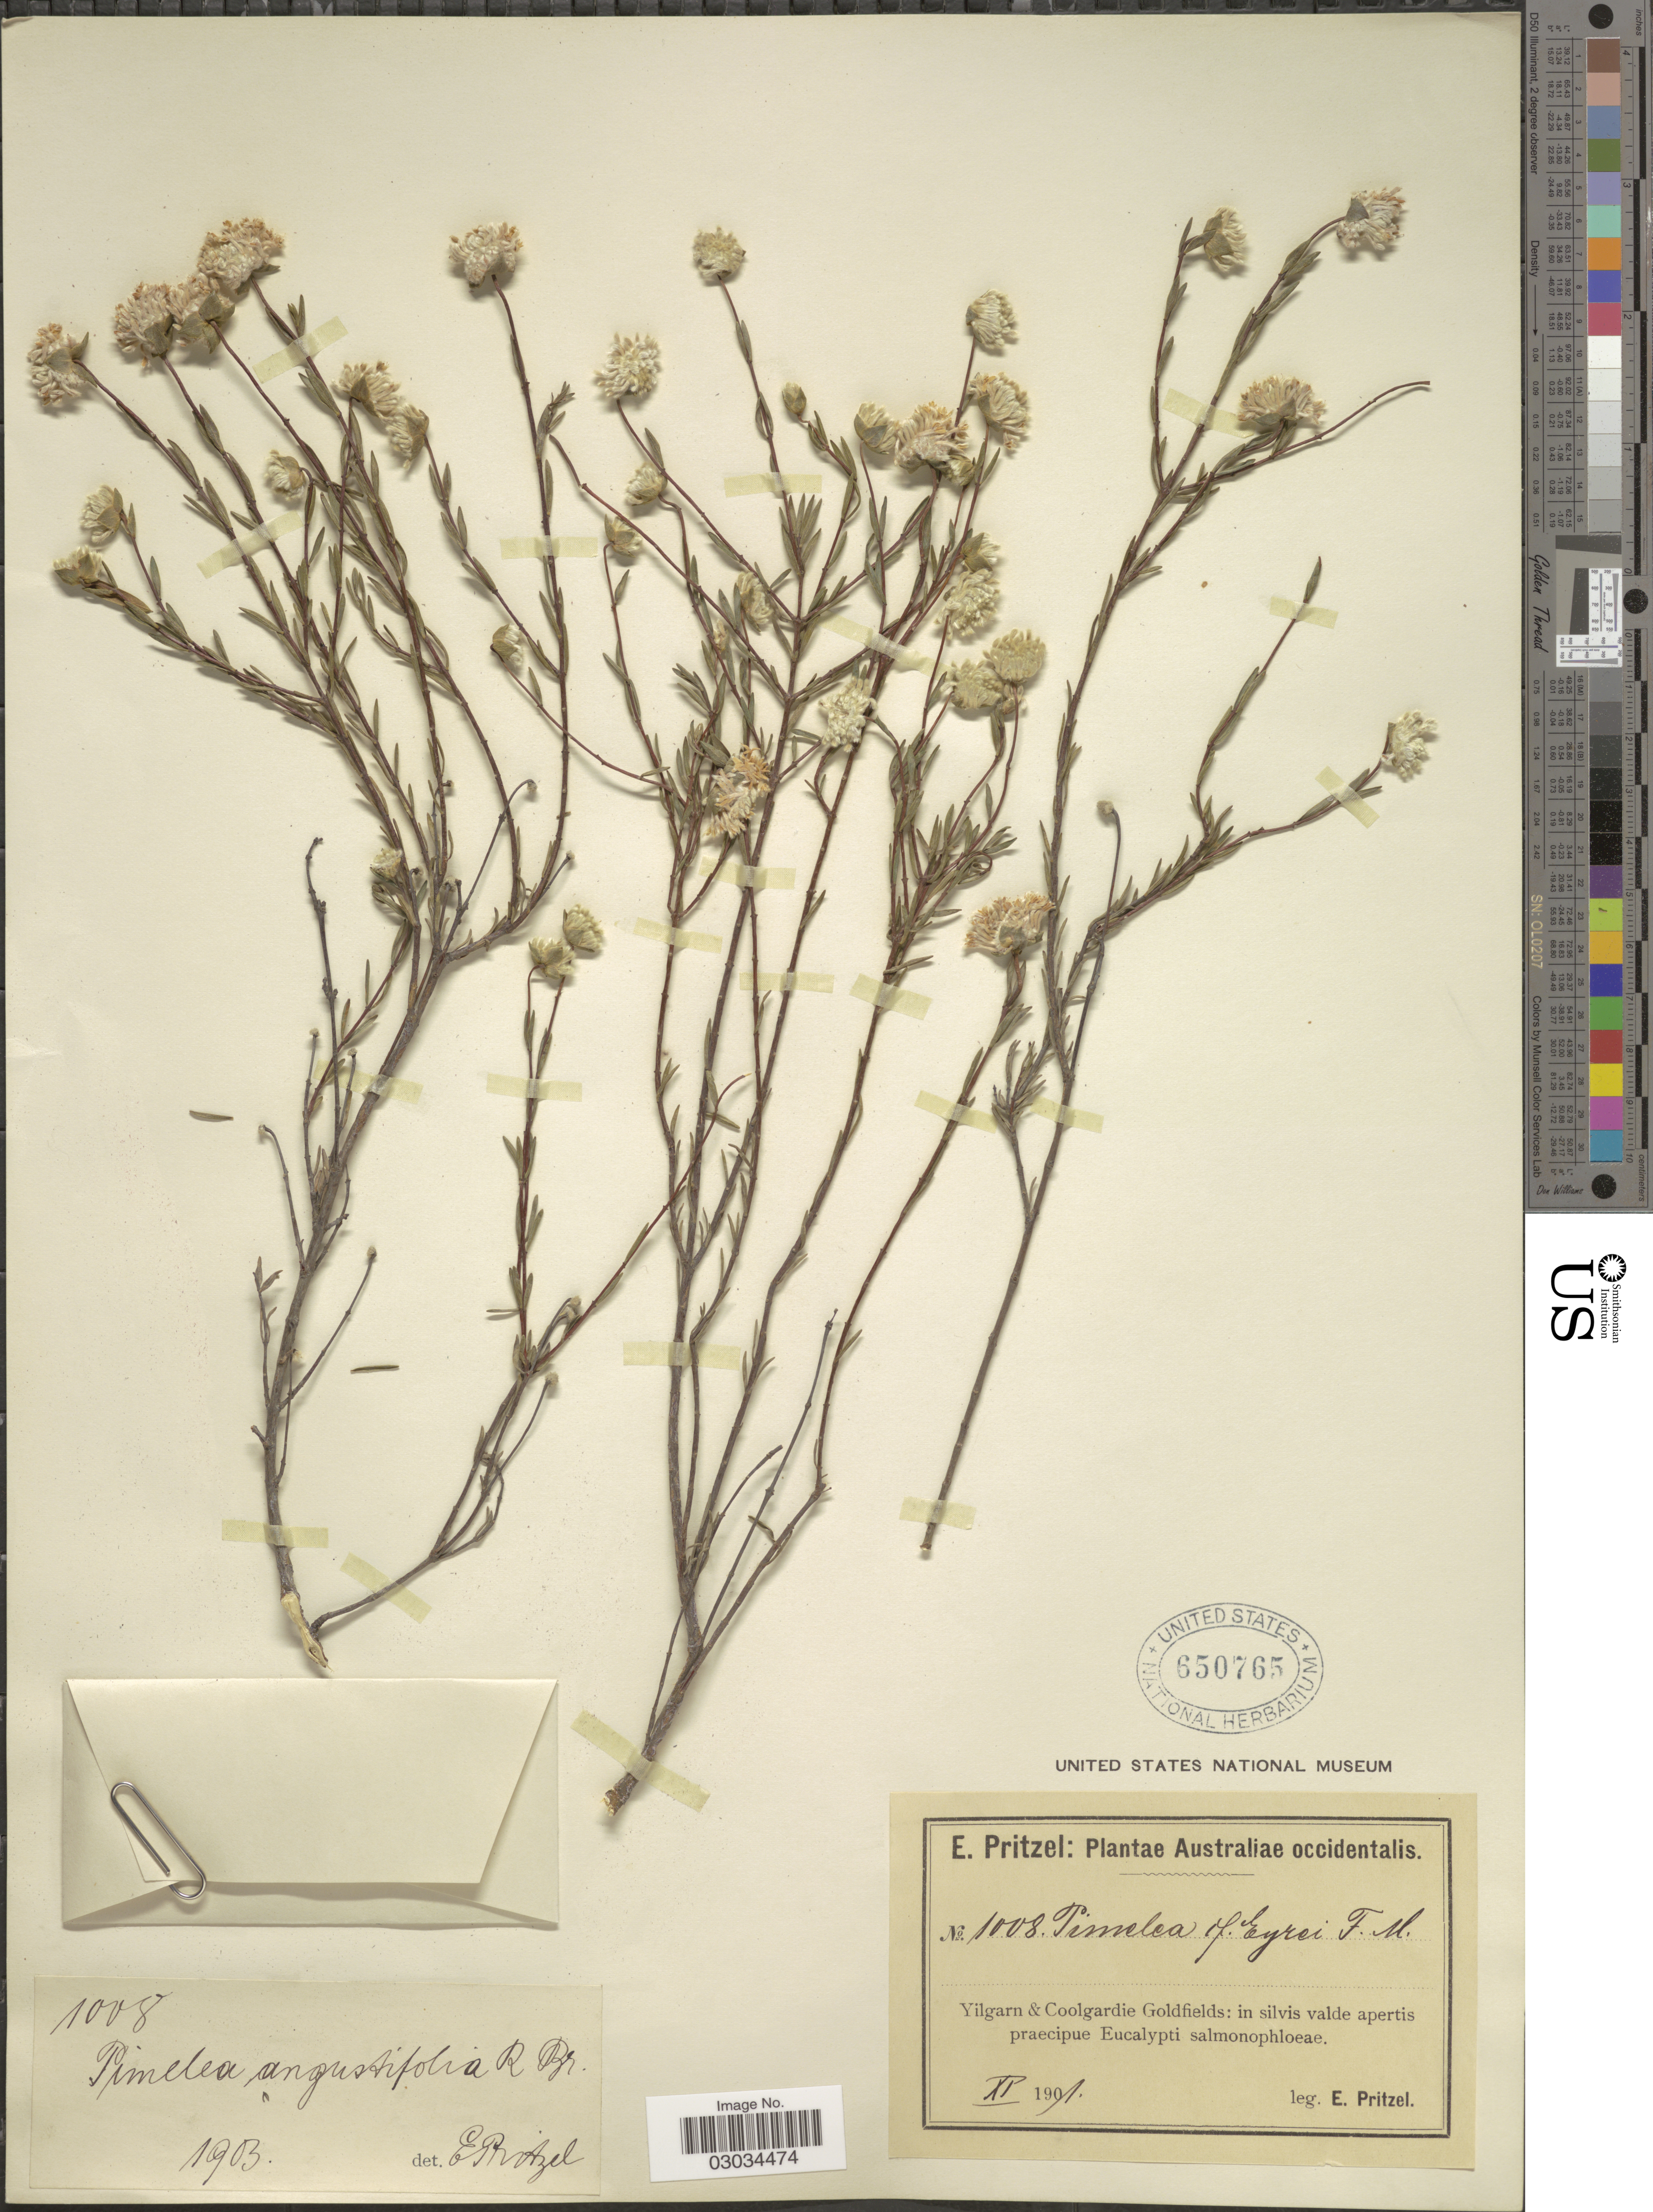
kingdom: Plantae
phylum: Tracheophyta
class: Magnoliopsida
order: Malvales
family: Thymelaeaceae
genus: Pimelea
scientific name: Pimelea angustifolia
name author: R. Br.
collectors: E. G. Pritzel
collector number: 1008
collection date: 1901-11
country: Australia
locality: Australiae occidentalis. Yilgarn & Coolgardie Goldfields: in silvis valde apertis praecipue Eucalypti salmonophloeae.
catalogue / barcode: US 650765